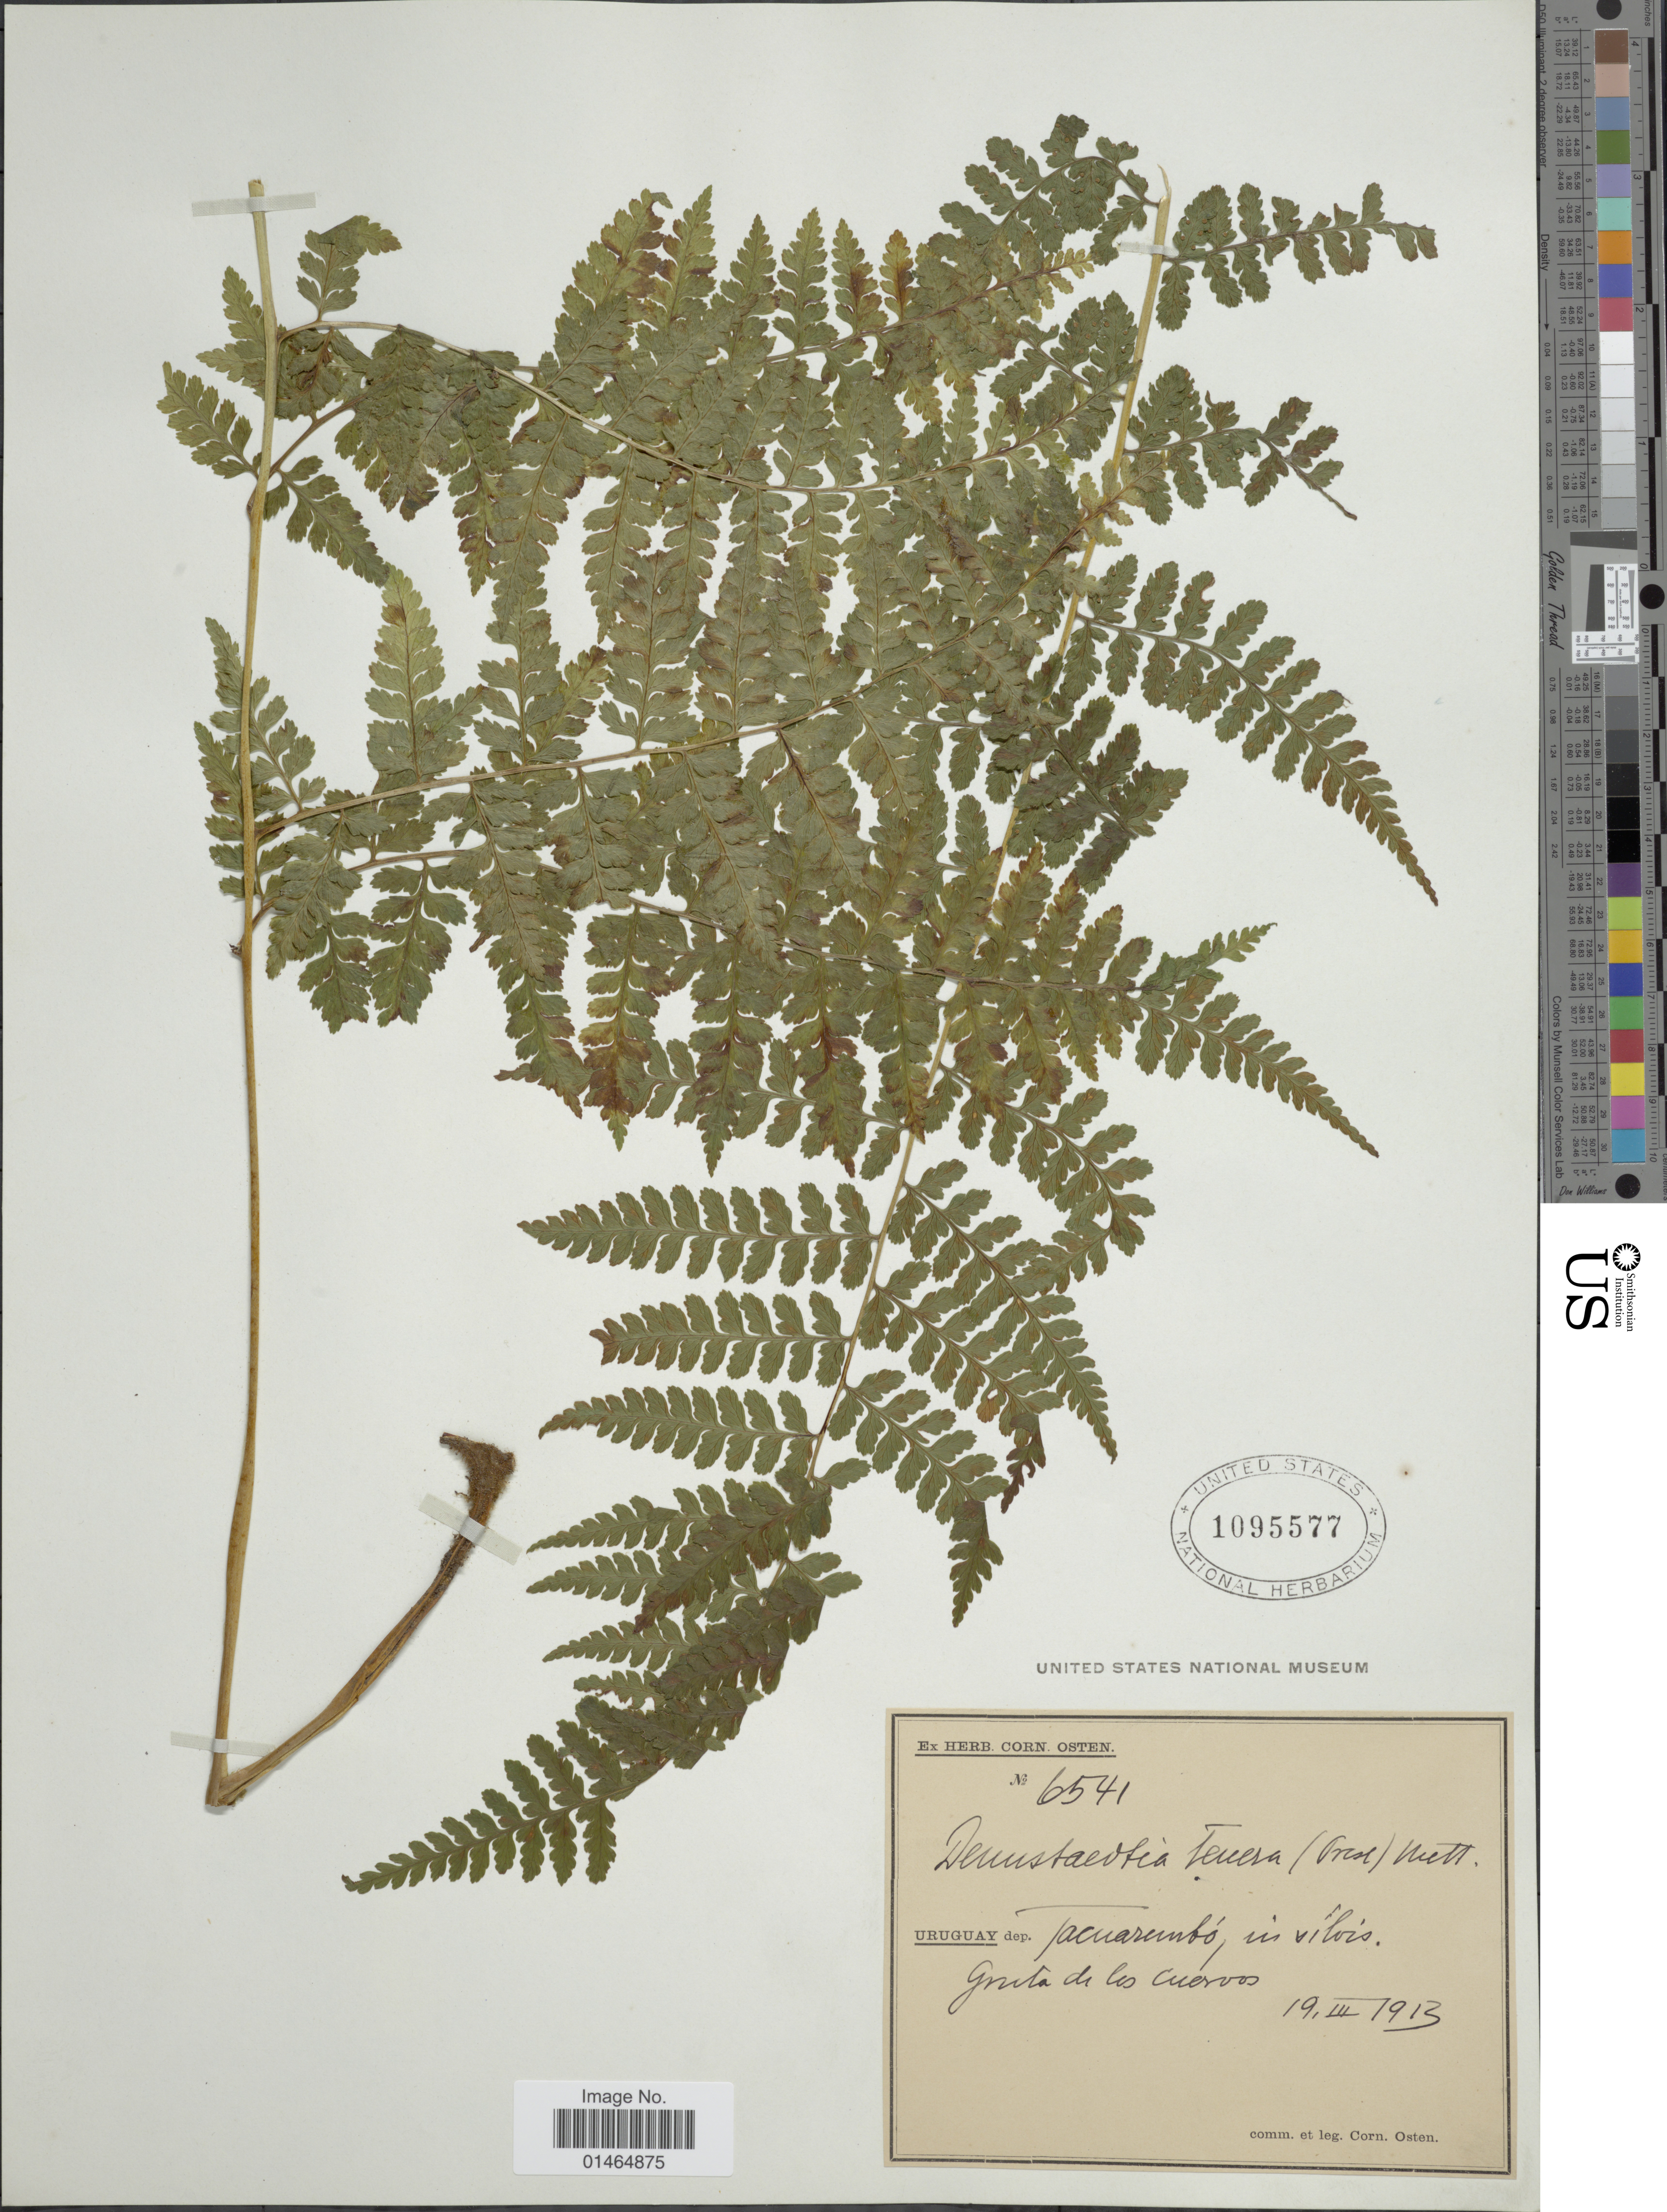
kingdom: Plantae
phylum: Tracheophyta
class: Polypodiopsida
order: Polypodiales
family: Dennstaedtiaceae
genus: Dennstaedtia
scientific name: Dennstaedtia globulifera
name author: (Poir.) Hieron.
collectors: ex herb. Corn. Osten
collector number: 6541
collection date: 1913-03-19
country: Paraguay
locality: In silvis, Gruta de les Cuervos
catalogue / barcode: US 1095577